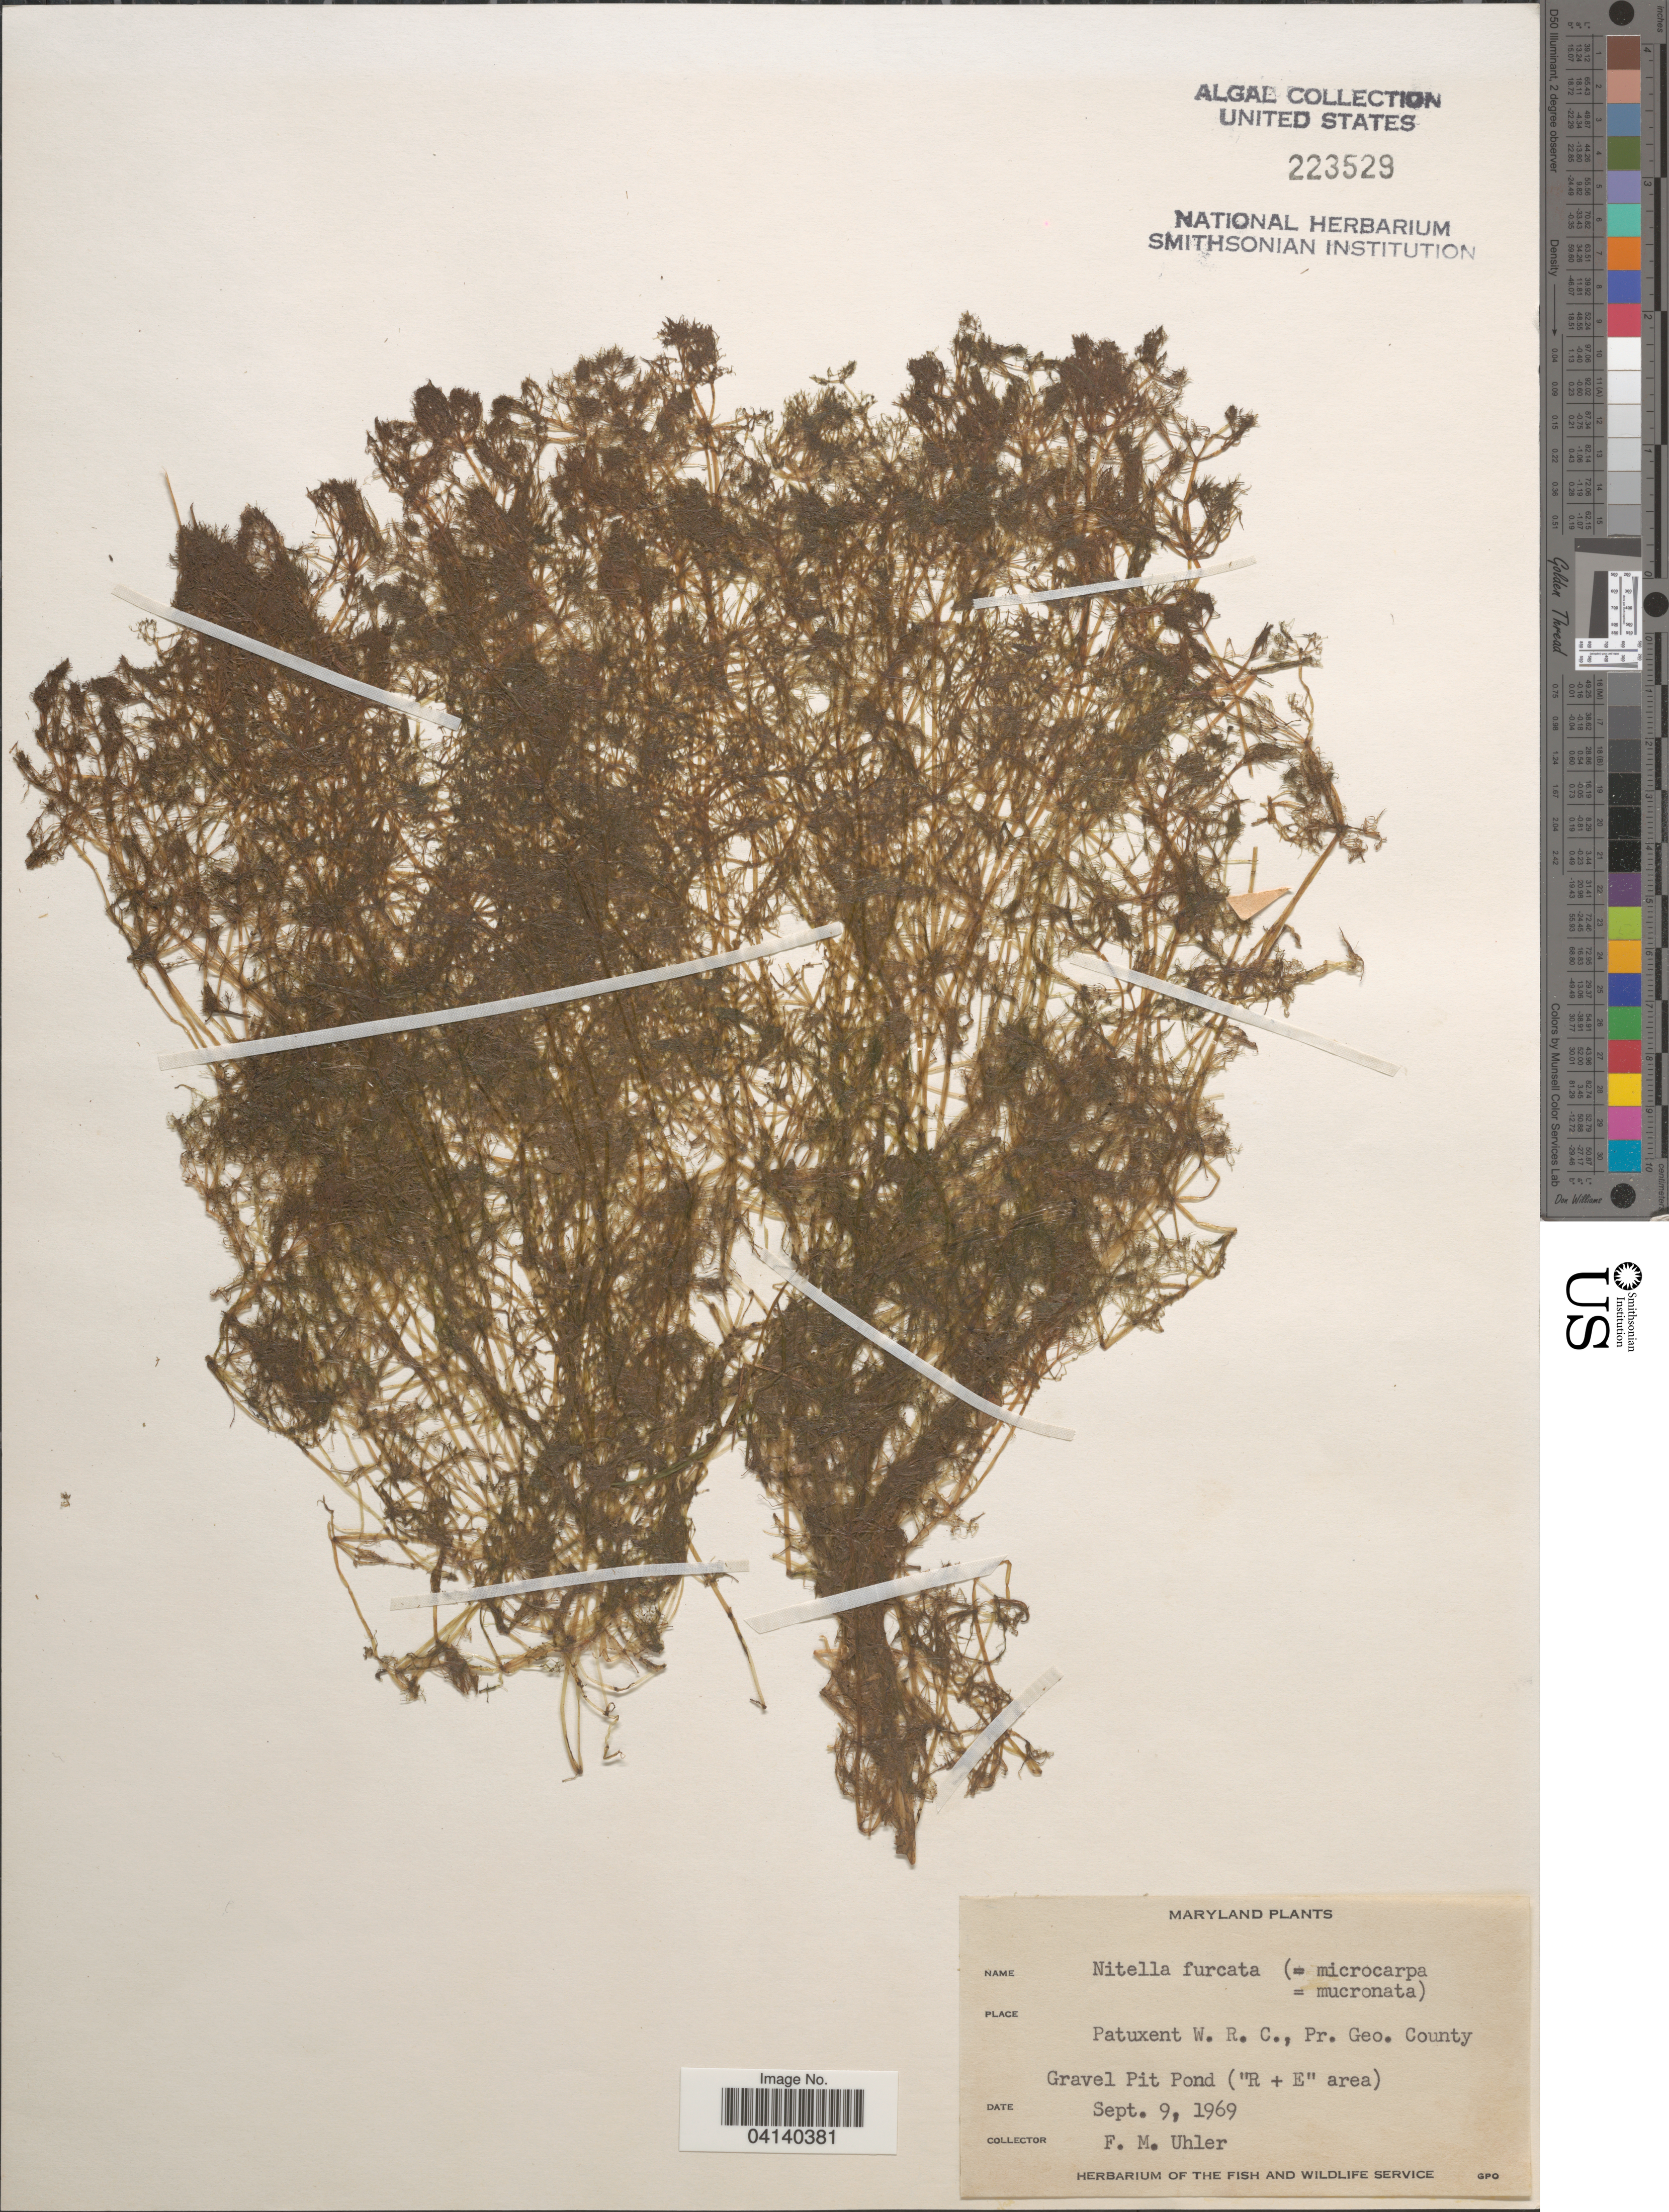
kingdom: Plantae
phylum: Charophyta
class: Charophyceae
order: Charales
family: Characeae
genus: Nitella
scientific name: Nitella furcata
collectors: F. M. Uhler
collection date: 1969-09-09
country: United States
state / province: Maryland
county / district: Prince George's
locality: Patuxent W. R. C., Pr. Geo. County. Gravel Pit Pond ("R + E" area).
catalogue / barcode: US 223529